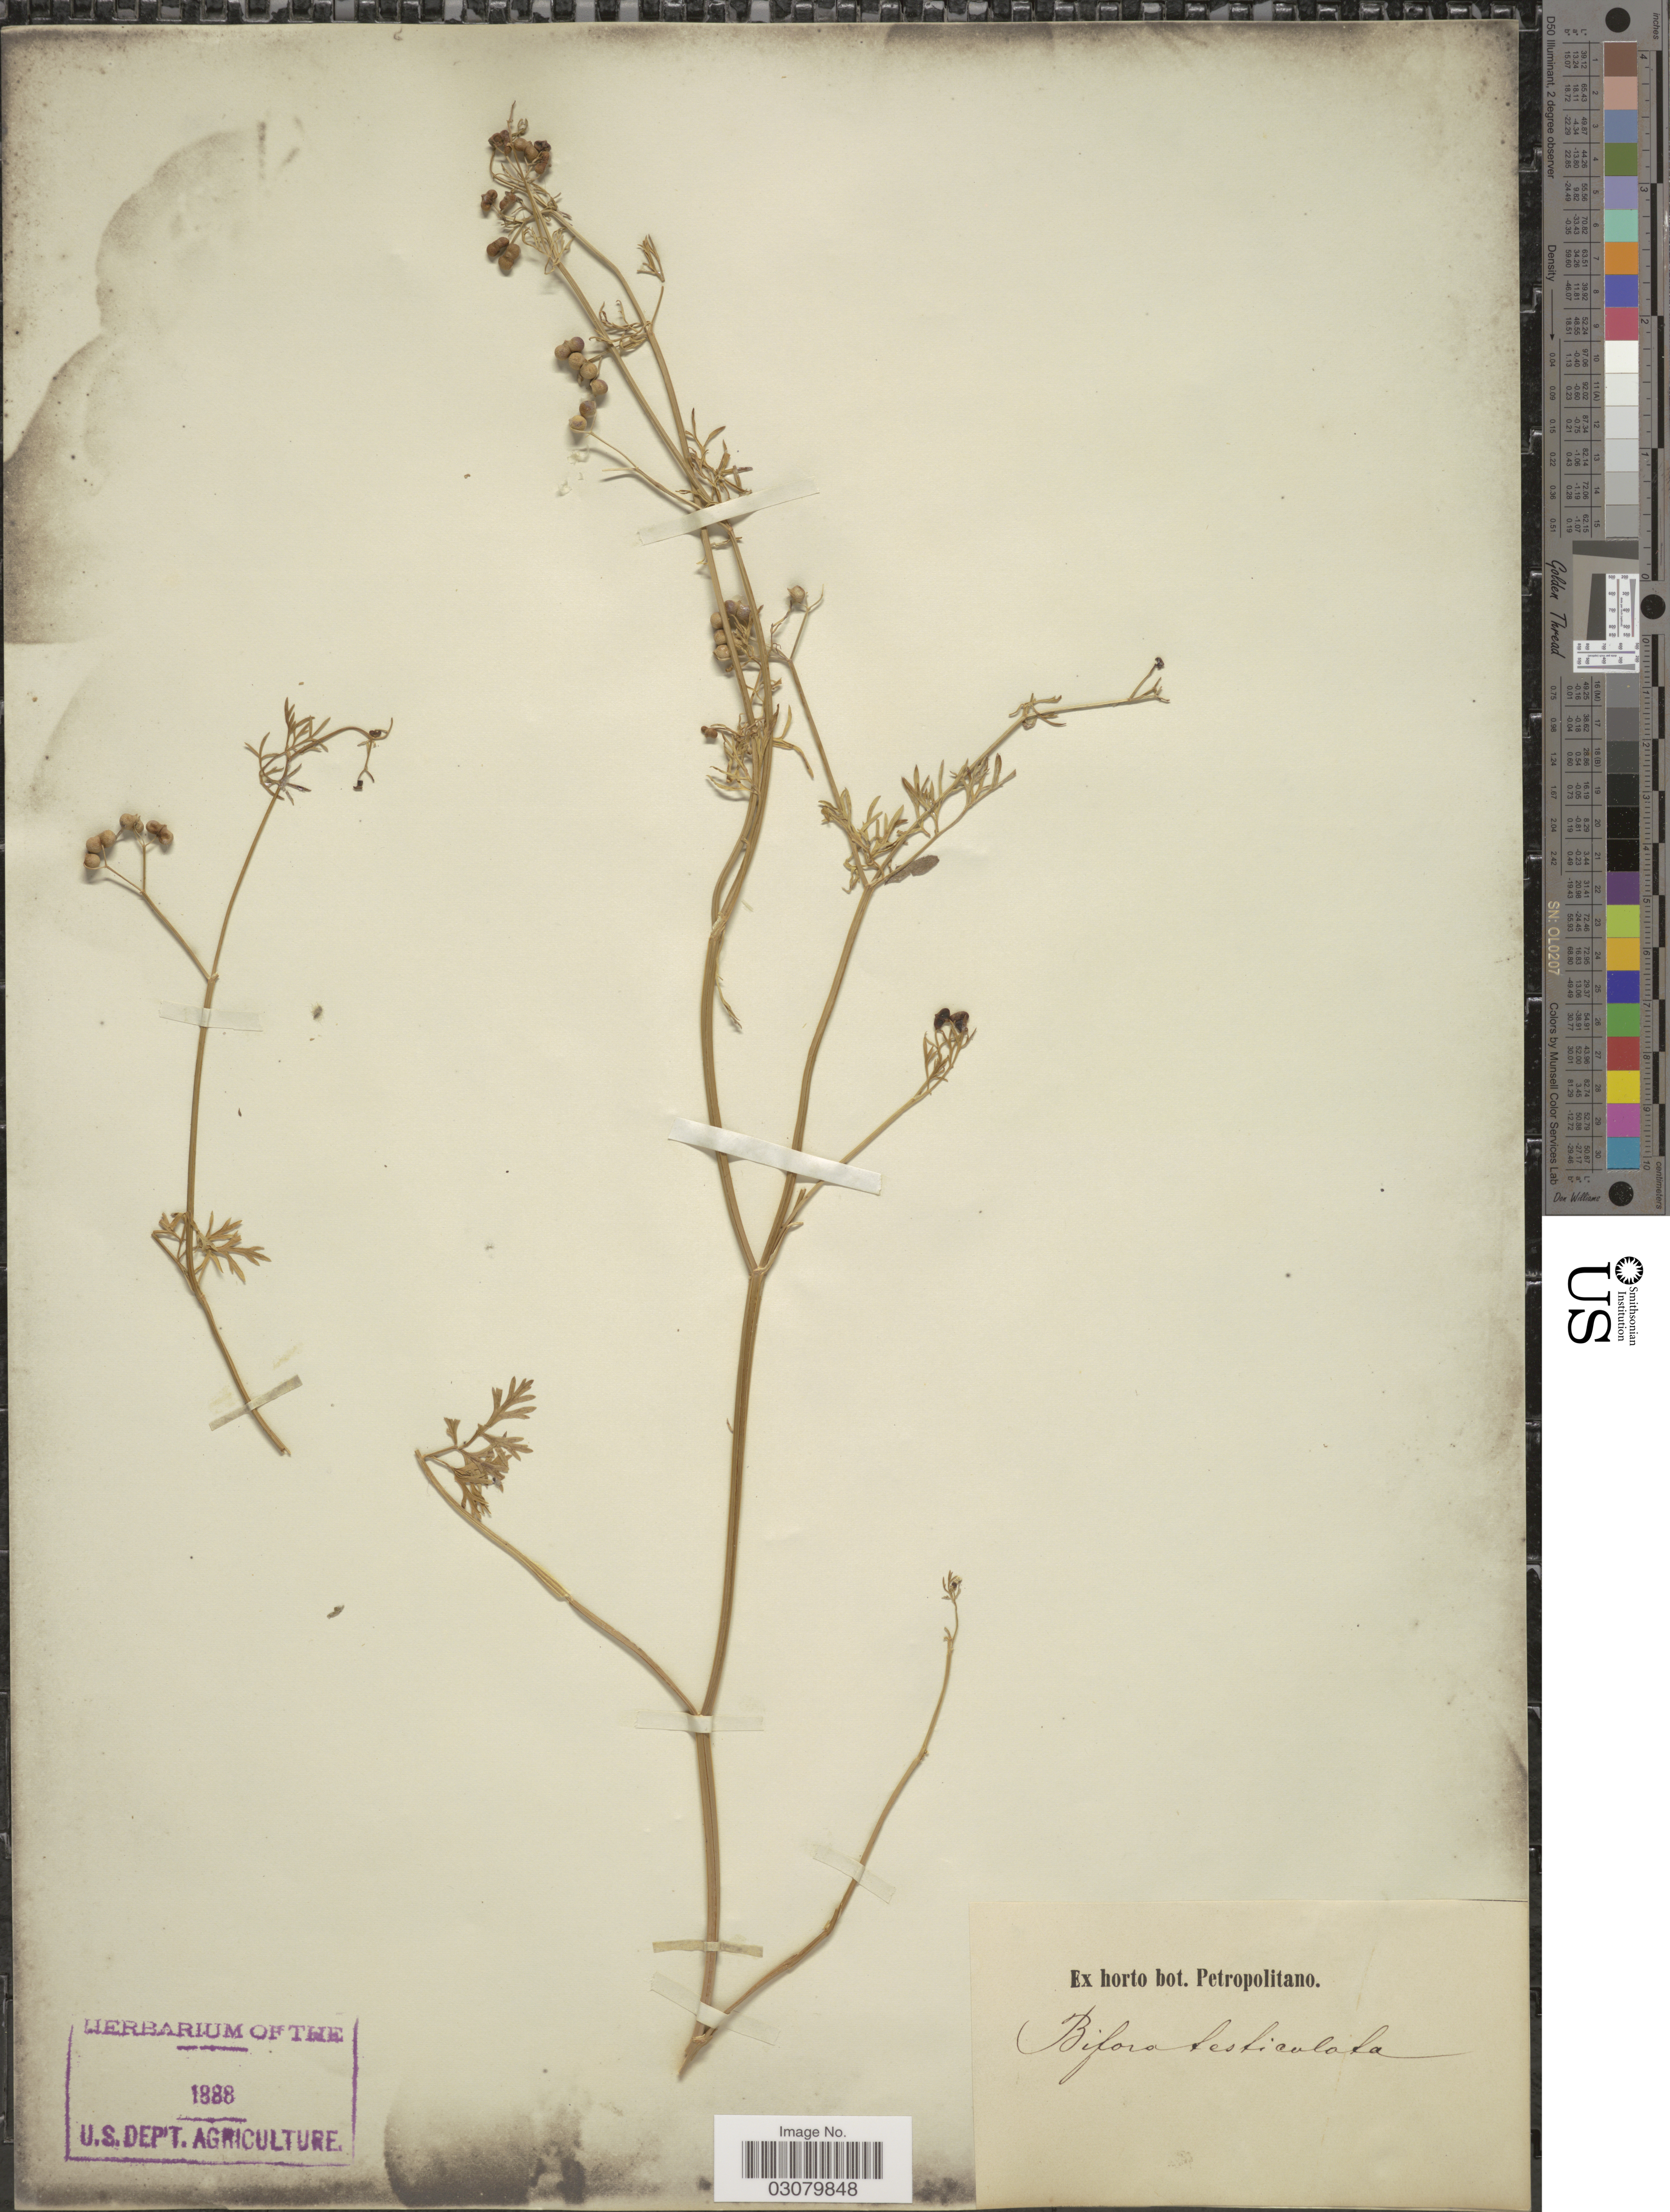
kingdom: Plantae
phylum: Tracheophyta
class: Magnoliopsida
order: Apiales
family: Apiaceae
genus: Bifora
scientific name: Bifora testiculata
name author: (L.) Spreng.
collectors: ex Horto Bot. Petropolitano